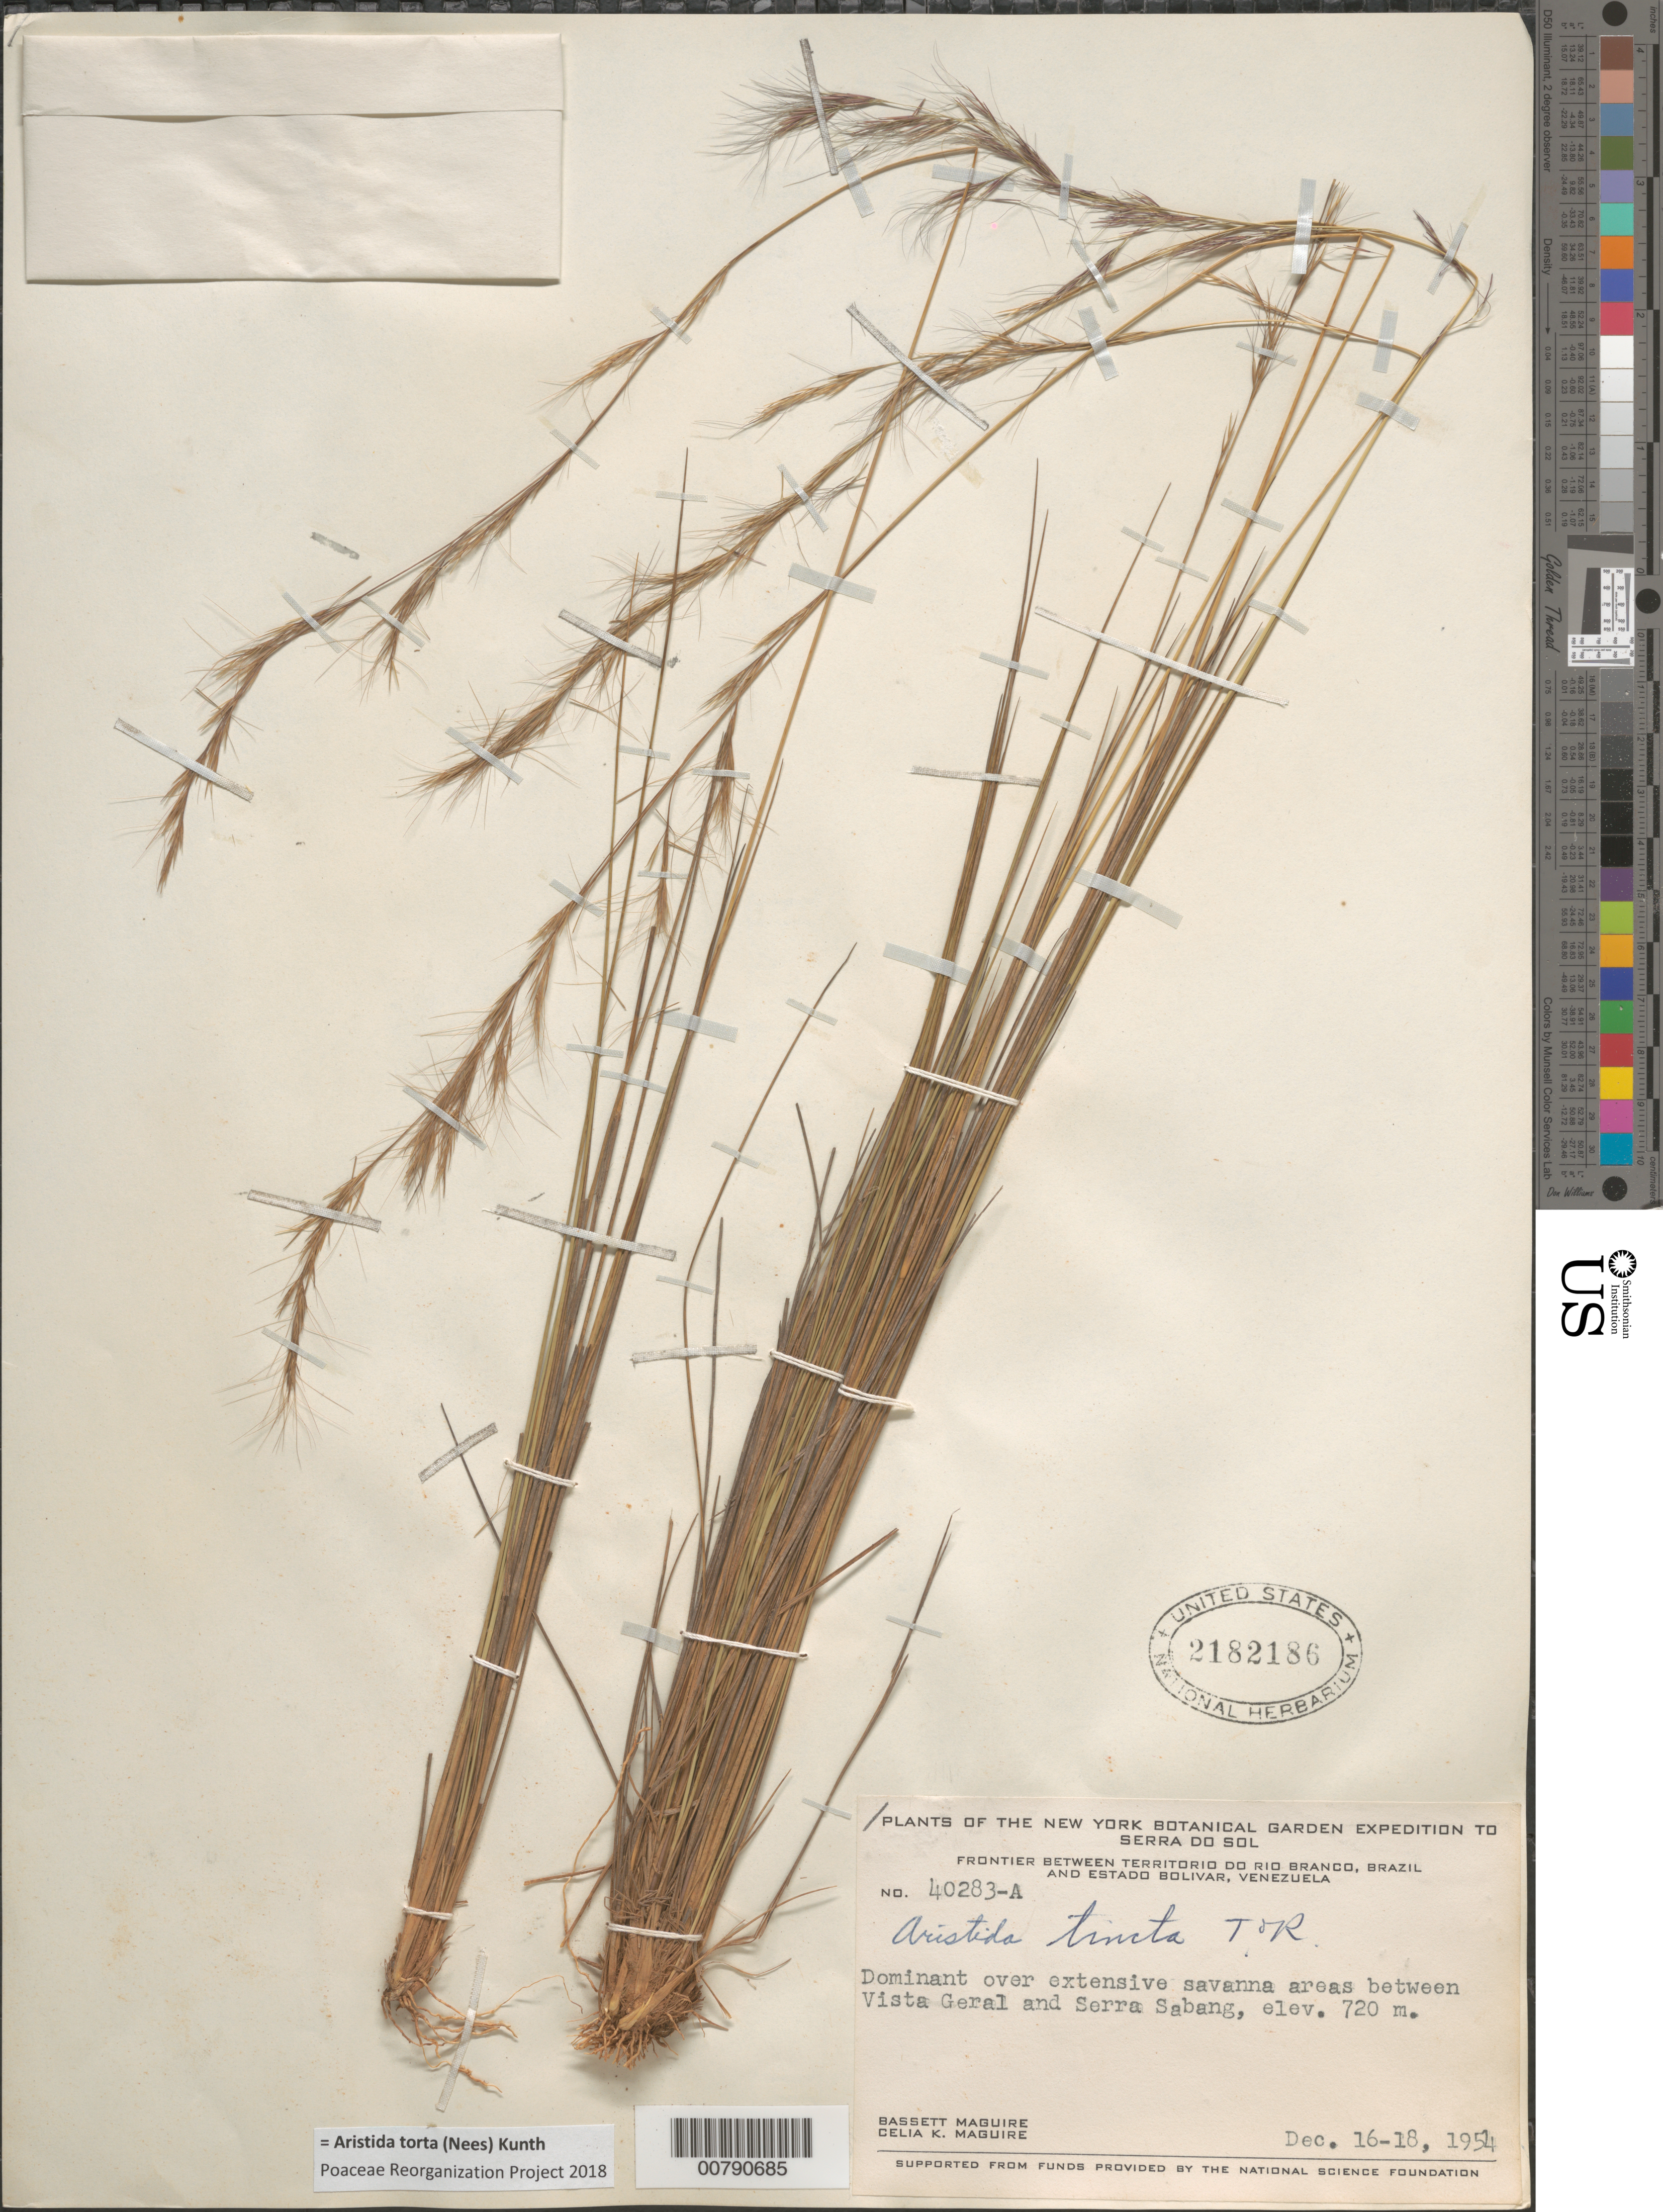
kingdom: Plantae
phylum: Tracheophyta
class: Liliopsida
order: Poales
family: Poaceae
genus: Aristida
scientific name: Aristida torta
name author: (Nees) Kunth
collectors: B. Maguire & C. K. Maguire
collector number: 40283 A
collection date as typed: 16-Dec-54 to 18-Dec-54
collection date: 1954-12-16/1954-12-18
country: Venezuela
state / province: Bolívar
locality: Serra Sabang, 5 km SE of; frontier between territorío do Río Branco, Brazil and estado Bolívar, Venezuela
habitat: Savanna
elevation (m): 720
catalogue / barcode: US 2182186